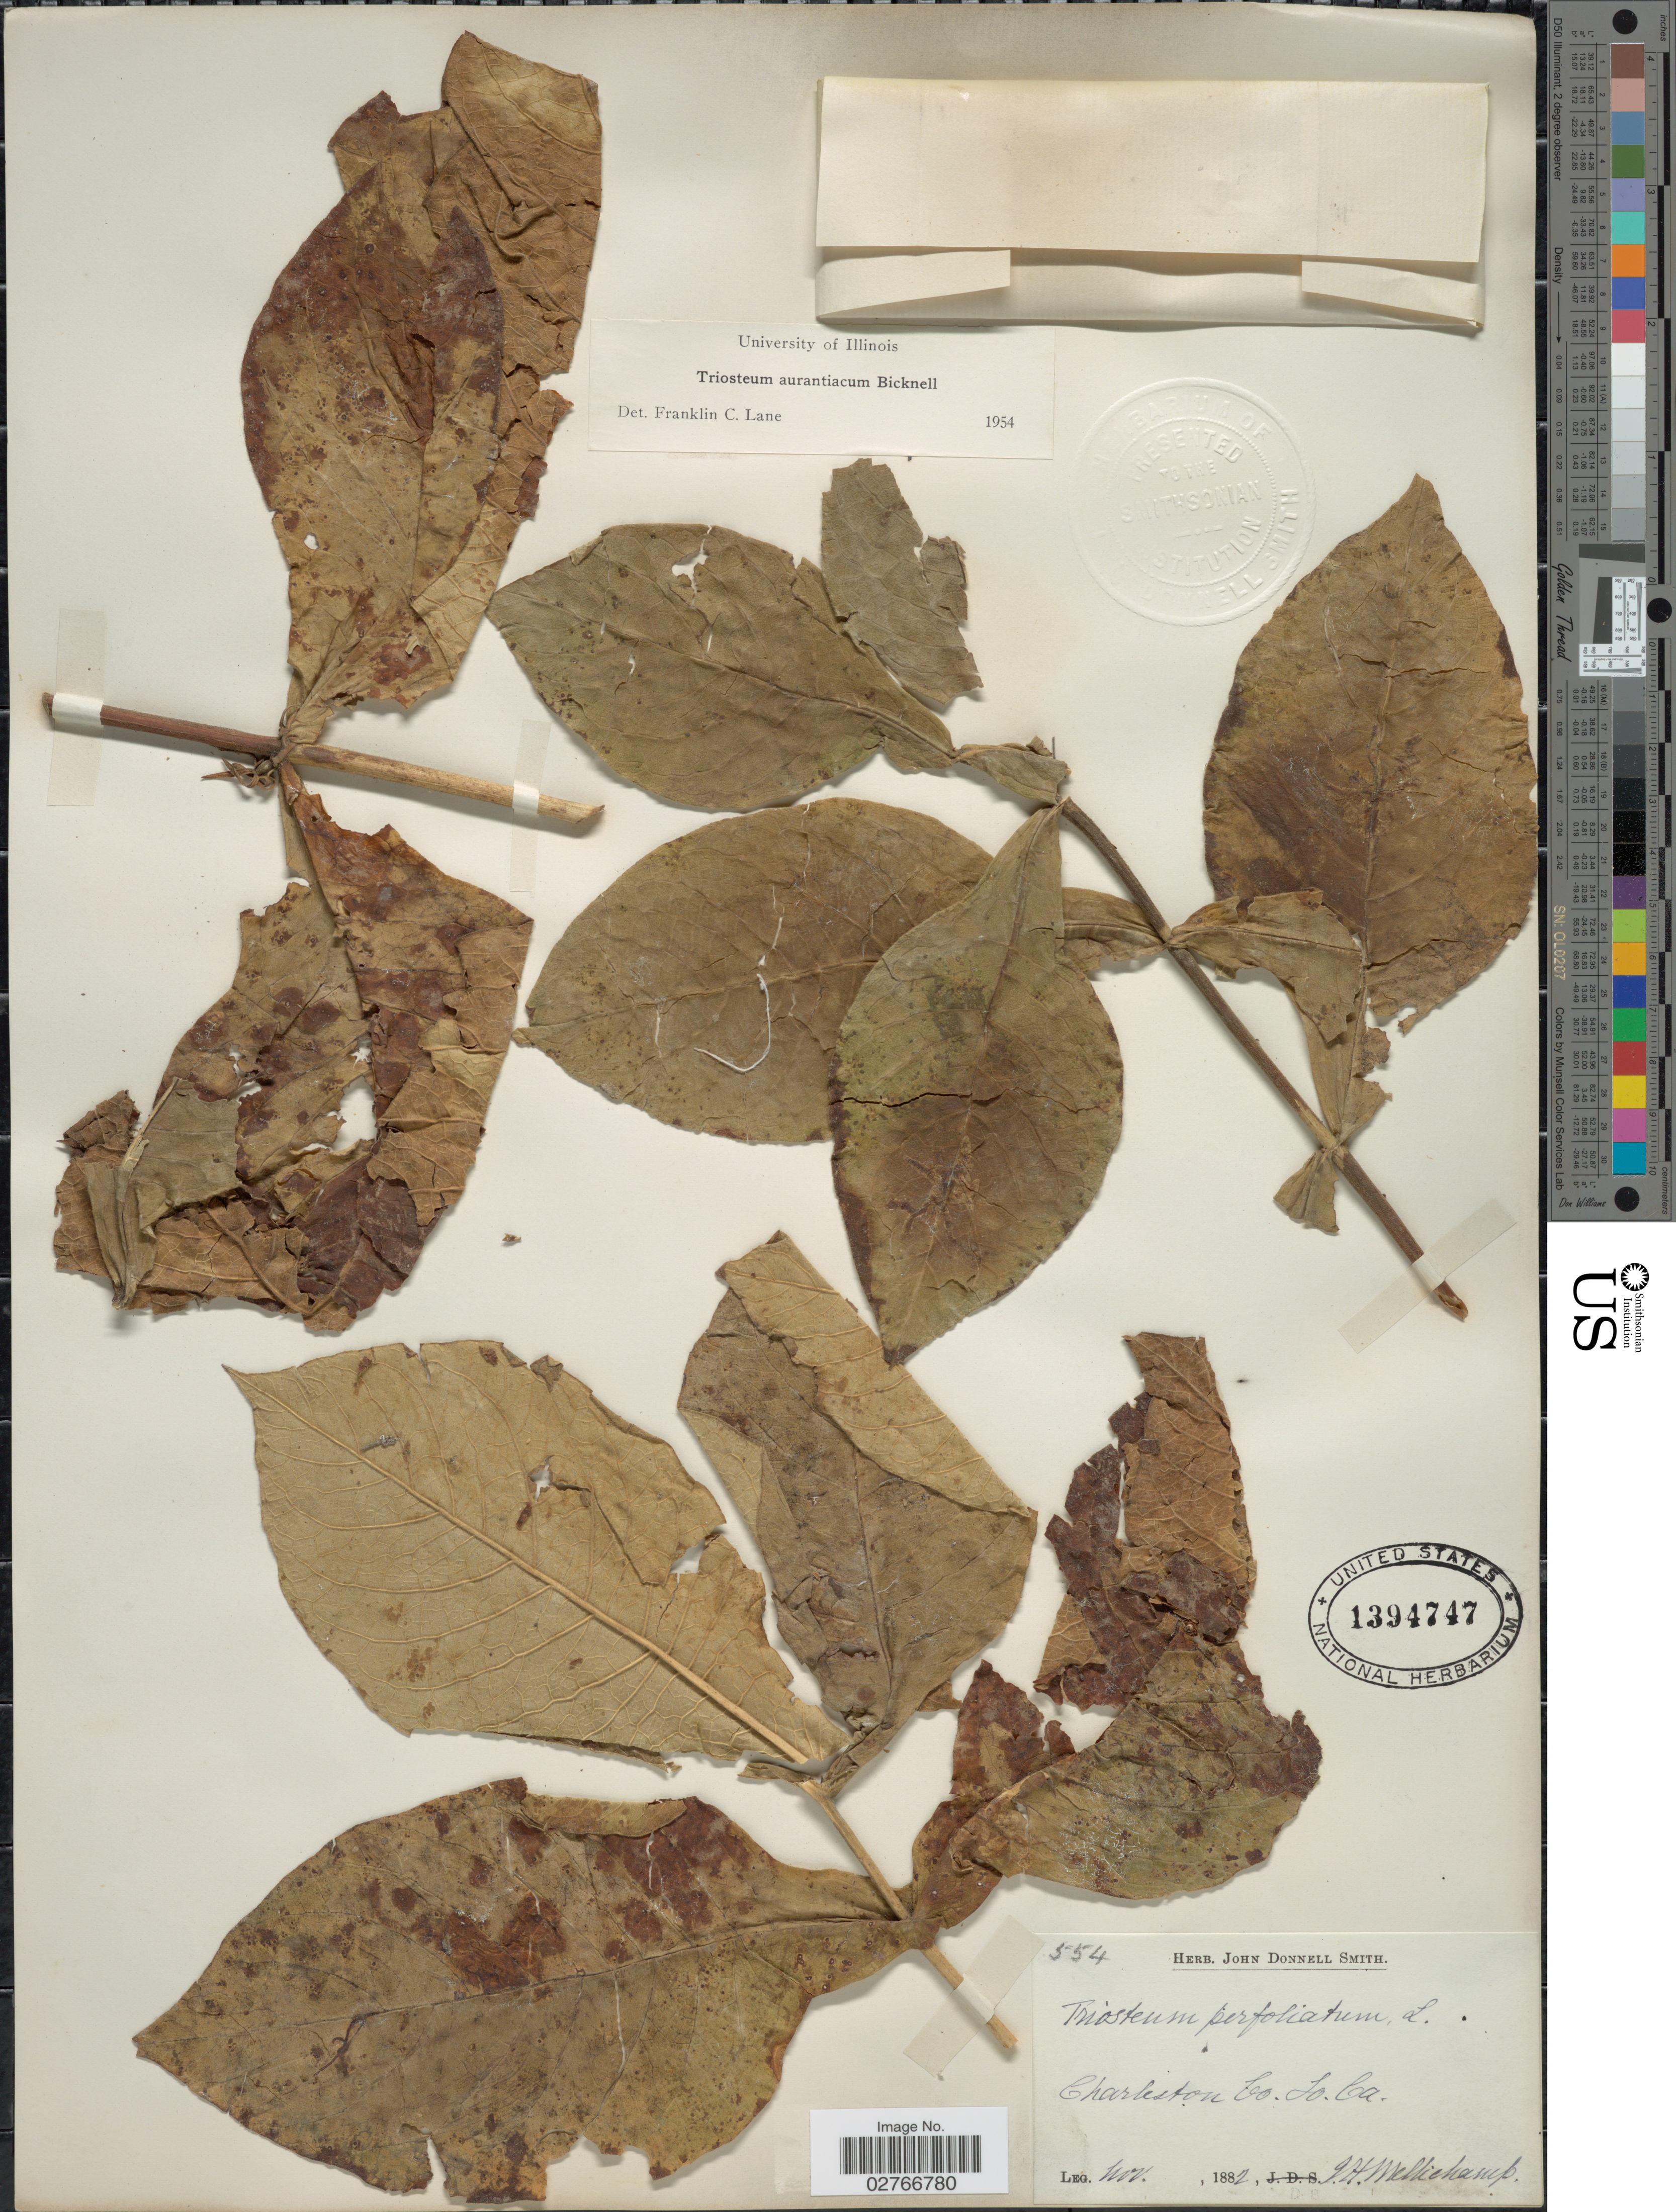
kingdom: Plantae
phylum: Tracheophyta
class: Magnoliopsida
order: Dipsacales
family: Caprifoliaceae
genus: Triosteum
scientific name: Triosteum aurantiacum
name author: E.P. Bicknell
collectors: J. H. Mellichamp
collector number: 554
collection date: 1882-11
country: United States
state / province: South Carolina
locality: Charleston Co.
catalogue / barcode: US 1394747